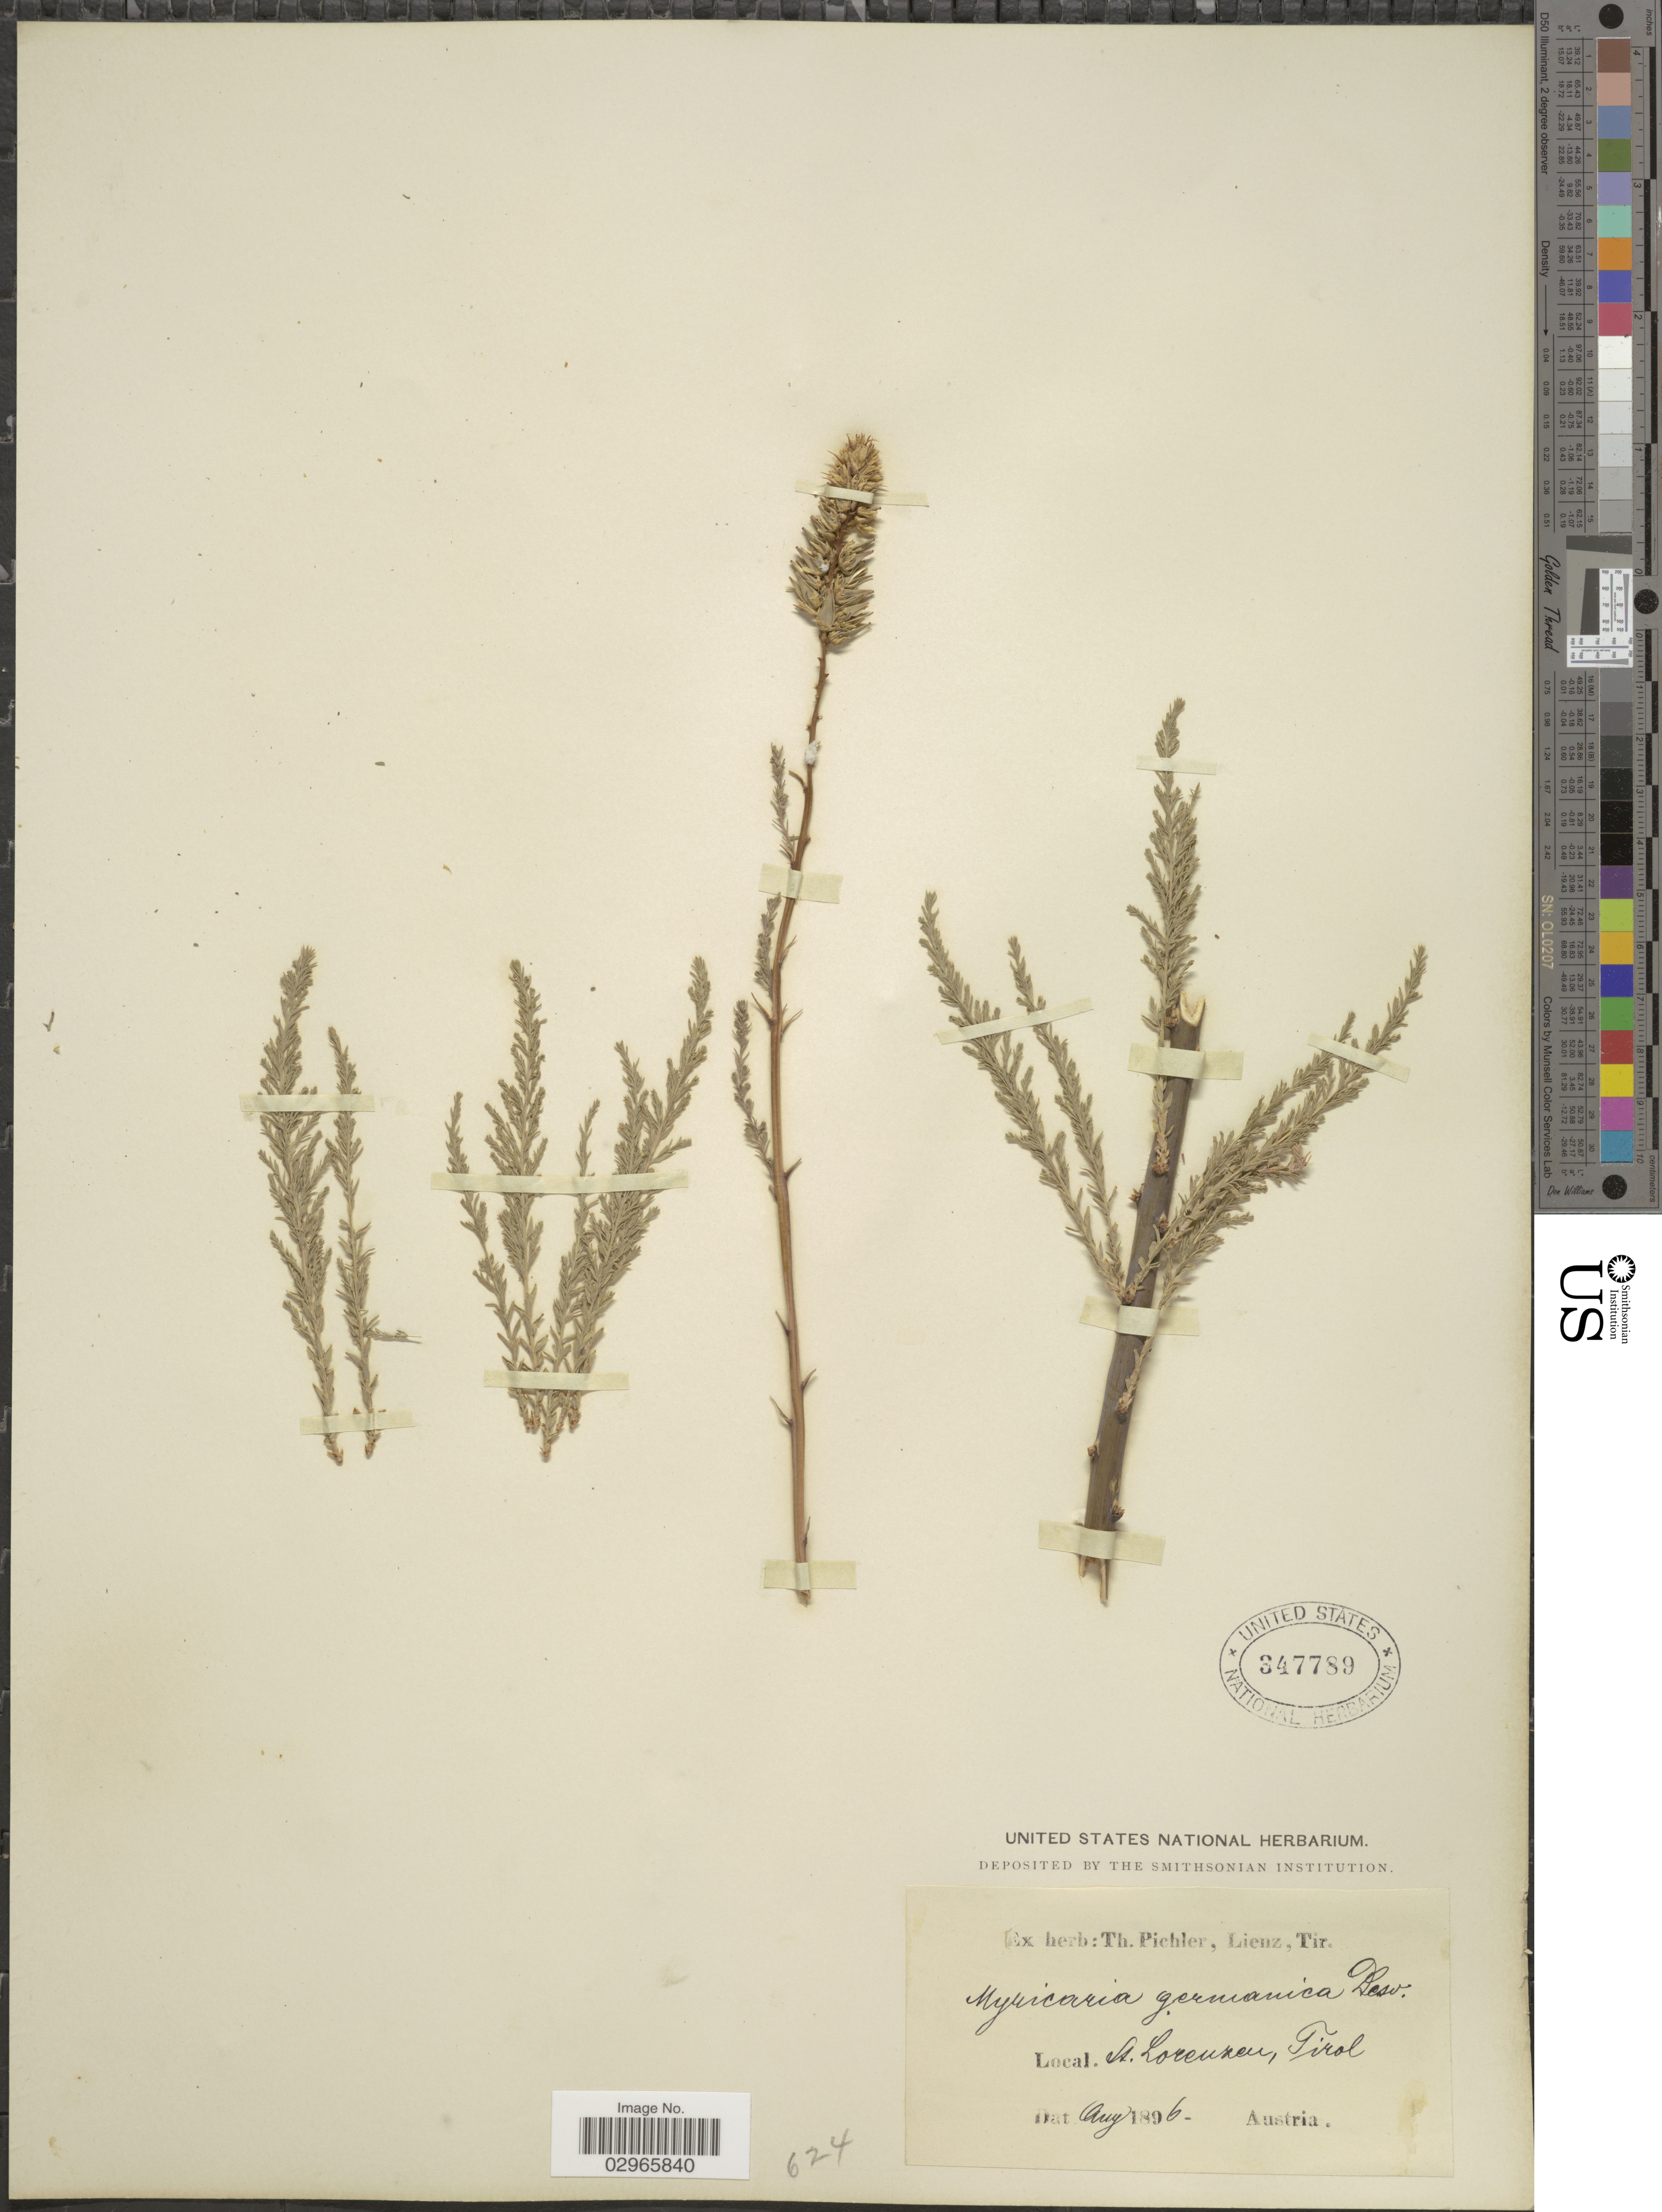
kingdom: Plantae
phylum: Tracheophyta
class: Magnoliopsida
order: Caryophyllales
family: Tamaricaceae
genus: Myricaria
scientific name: Myricaria germanica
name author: (L.) Desv.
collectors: T. Pichler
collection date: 1896-08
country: Austria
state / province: Tirol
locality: St. Lorenzen.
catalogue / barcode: US 347789